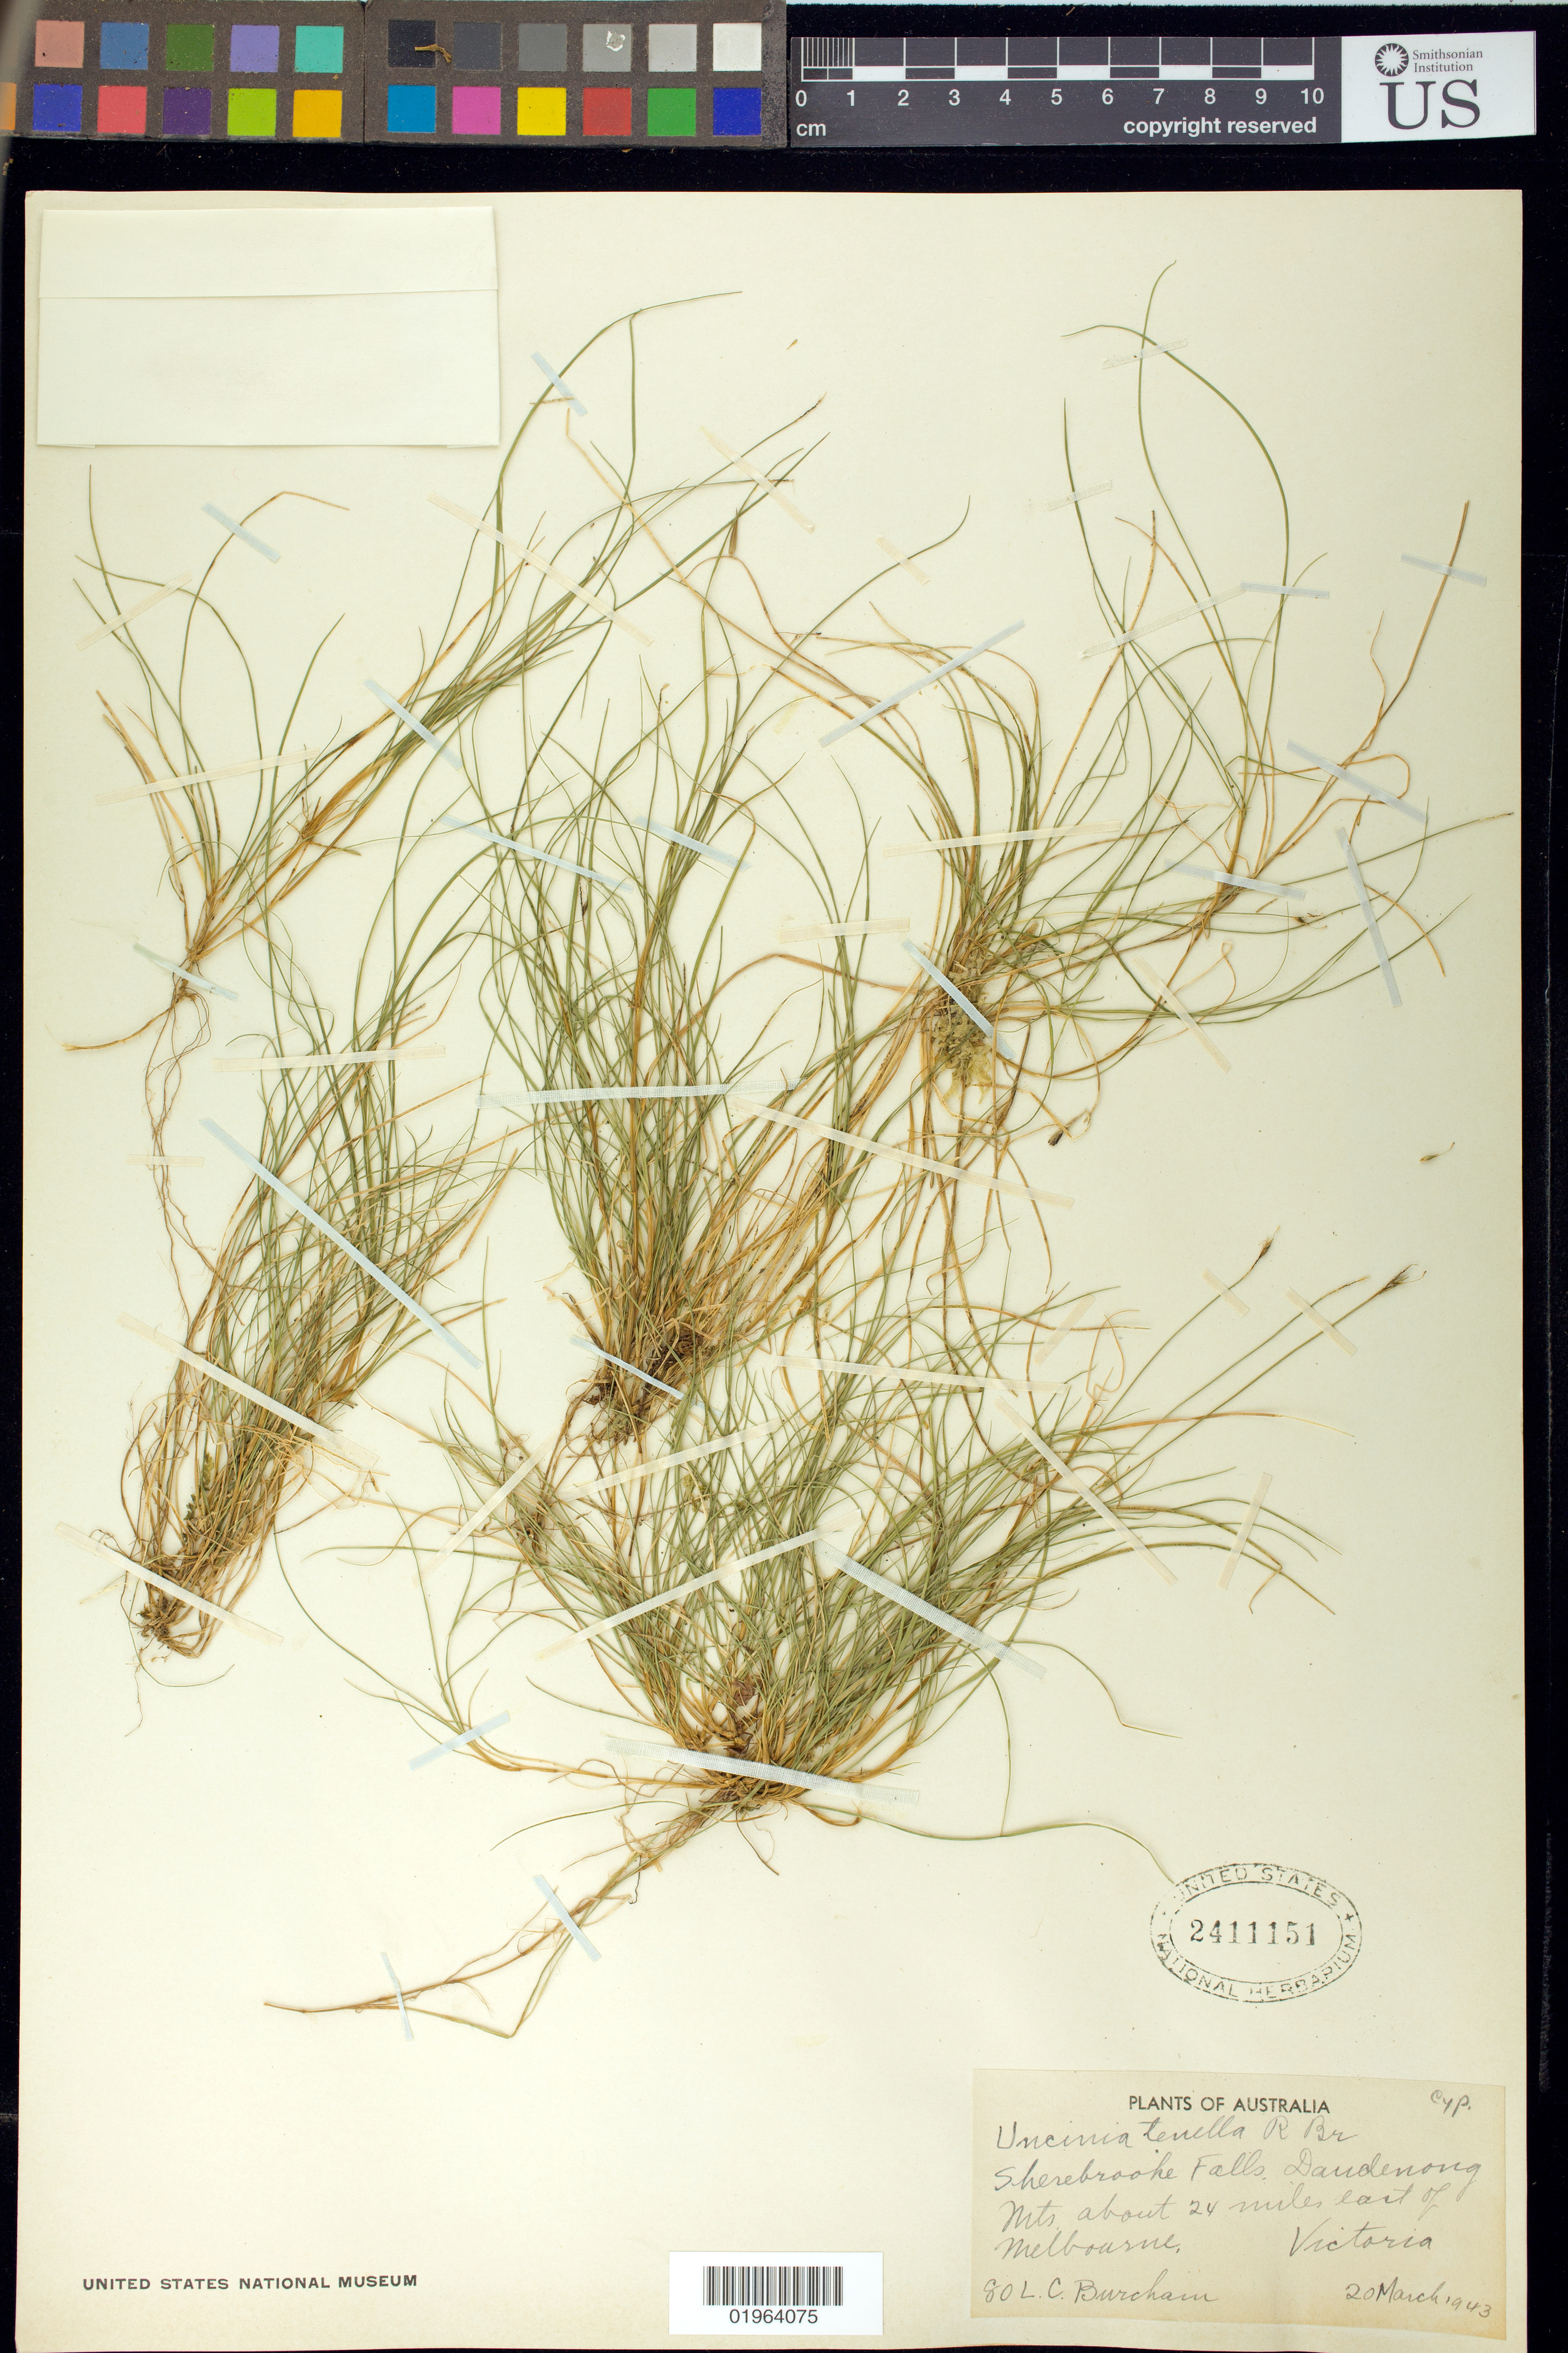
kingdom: Plantae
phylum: Tracheophyta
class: Liliopsida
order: Poales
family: Cyperaceae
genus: Carex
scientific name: Carex austrotenella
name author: K.L. Wilson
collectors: L. Burcham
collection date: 1943-03-20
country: Australia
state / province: Victoria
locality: Sherebrooke Falls, Dandenong Mts. about 24 miles east of Melbourne, Victoria.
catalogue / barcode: US 2411151